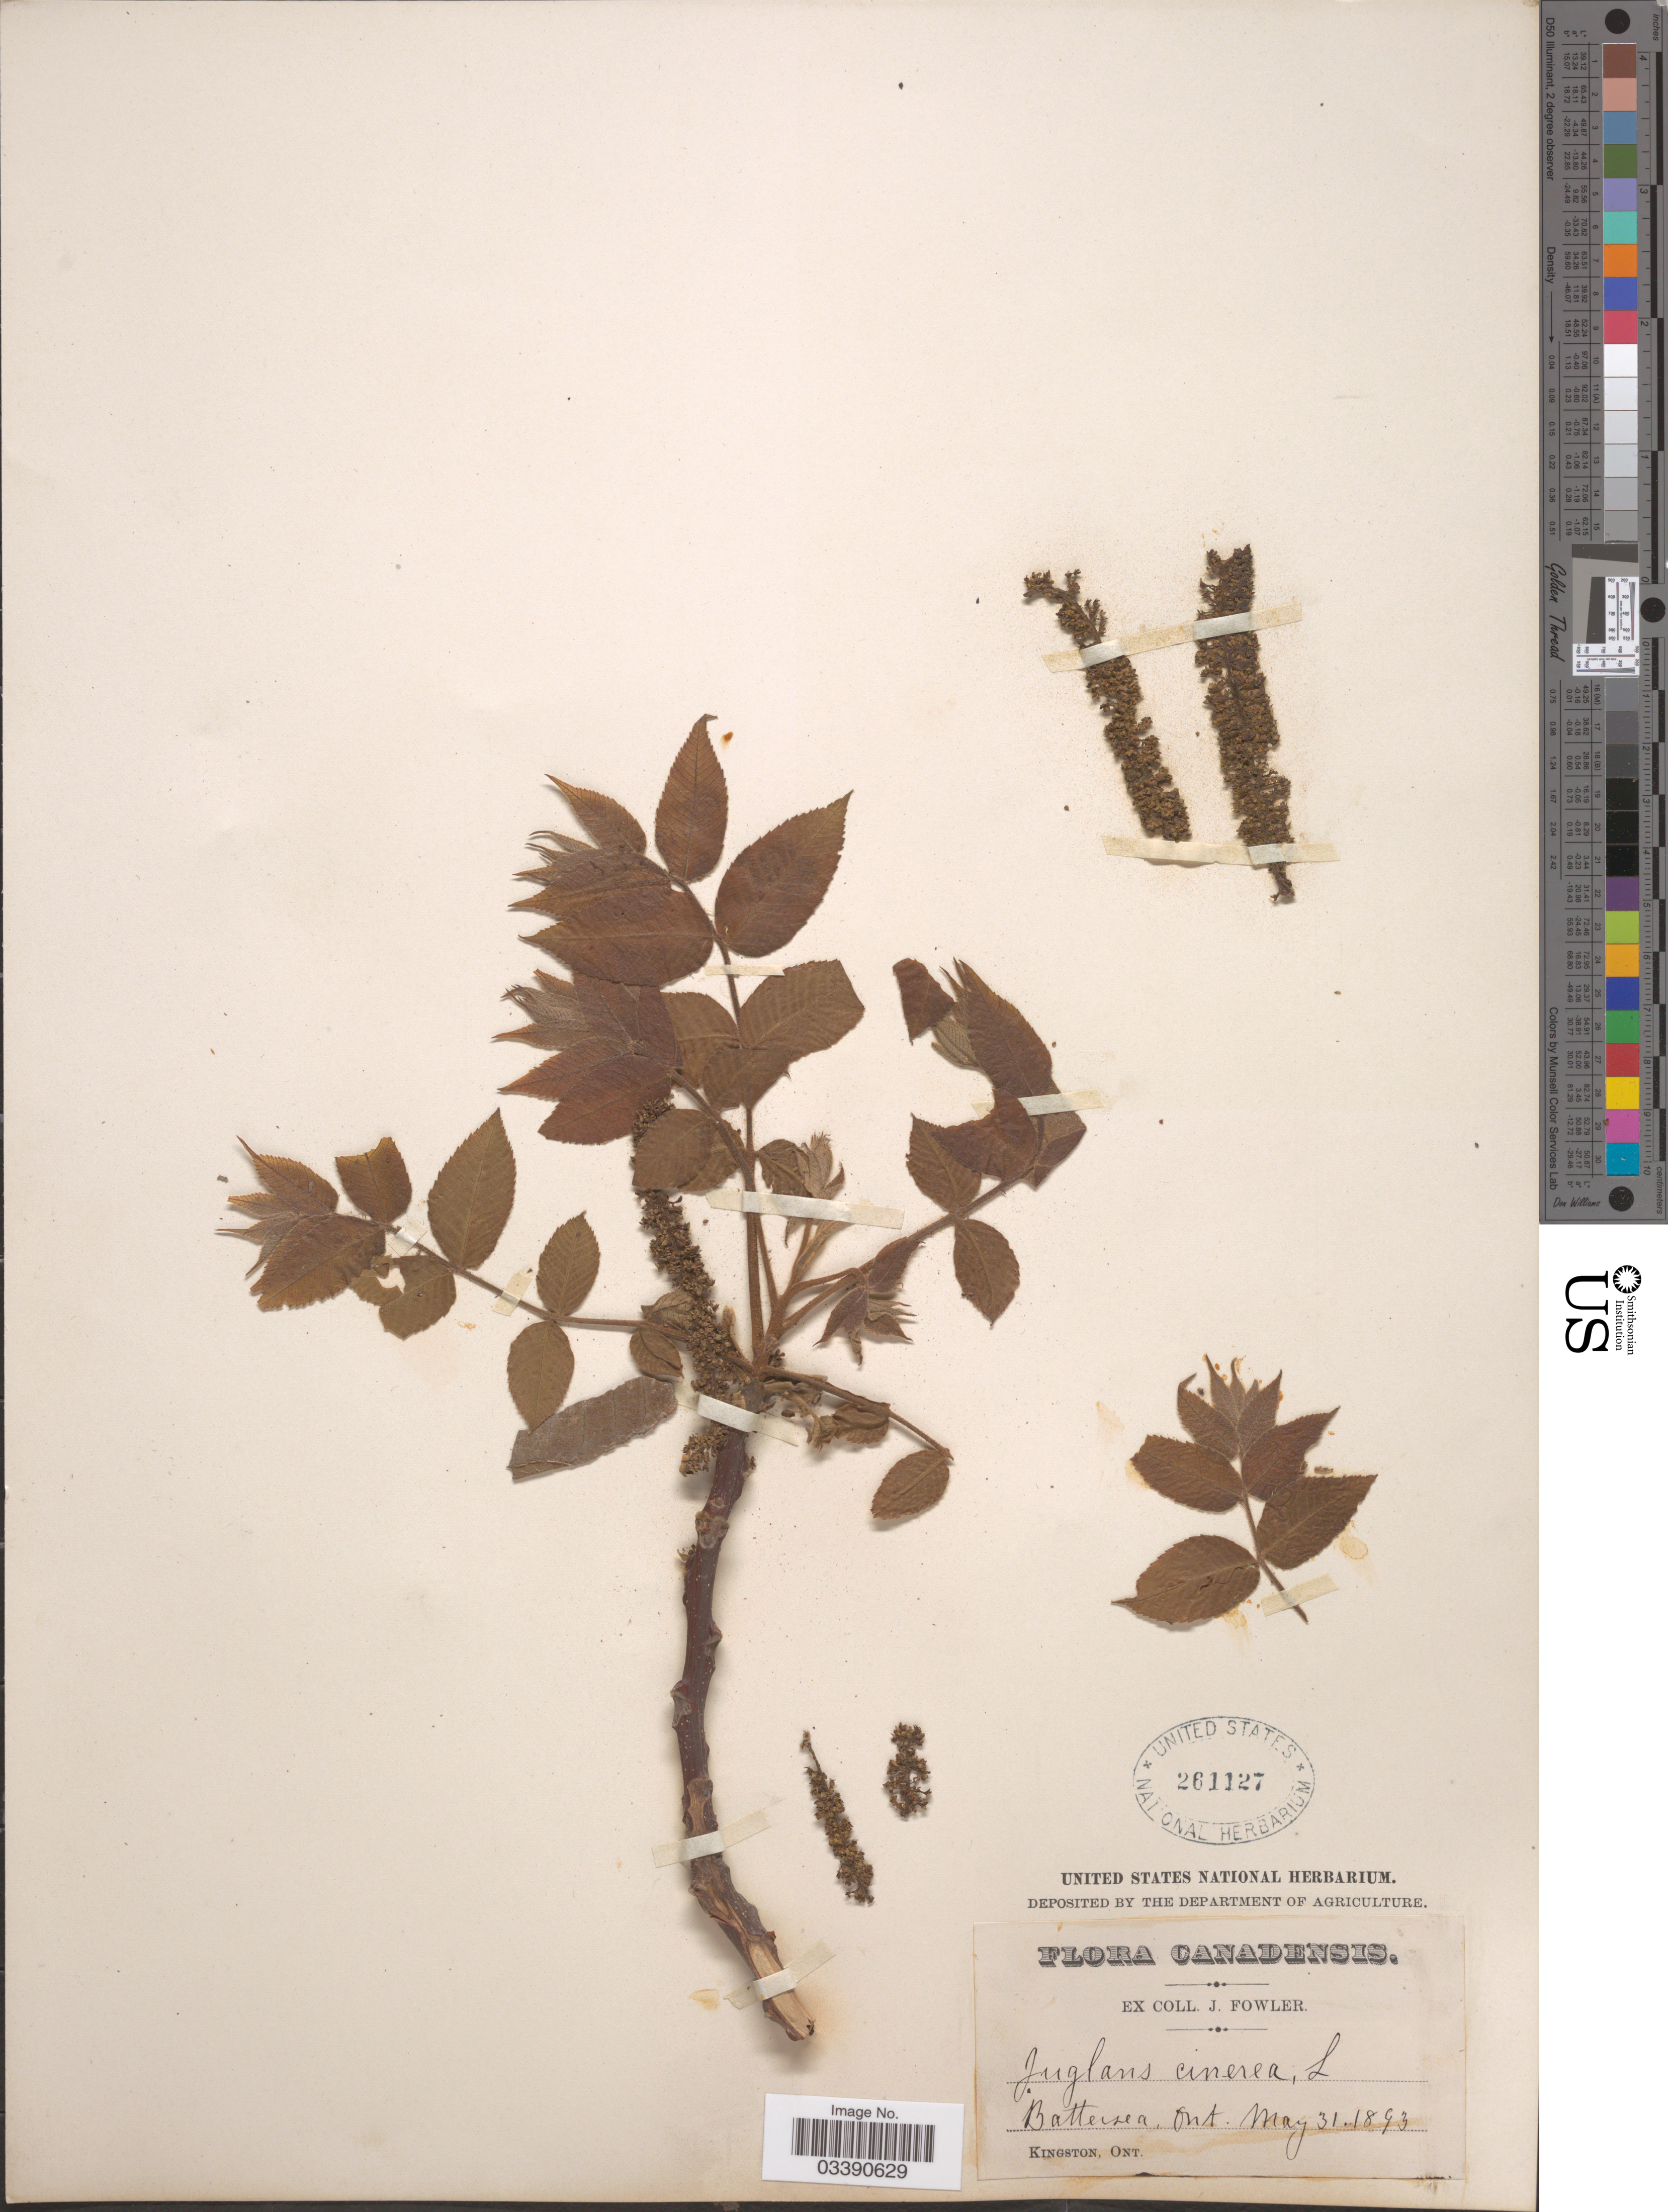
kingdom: Plantae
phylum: Tracheophyta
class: Magnoliopsida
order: Fagales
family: Juglandaceae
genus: Juglans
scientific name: Juglans cinerea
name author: L.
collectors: J. Fowler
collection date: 1893-05-31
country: Canada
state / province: Ontario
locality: Battersea.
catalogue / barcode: US 261127